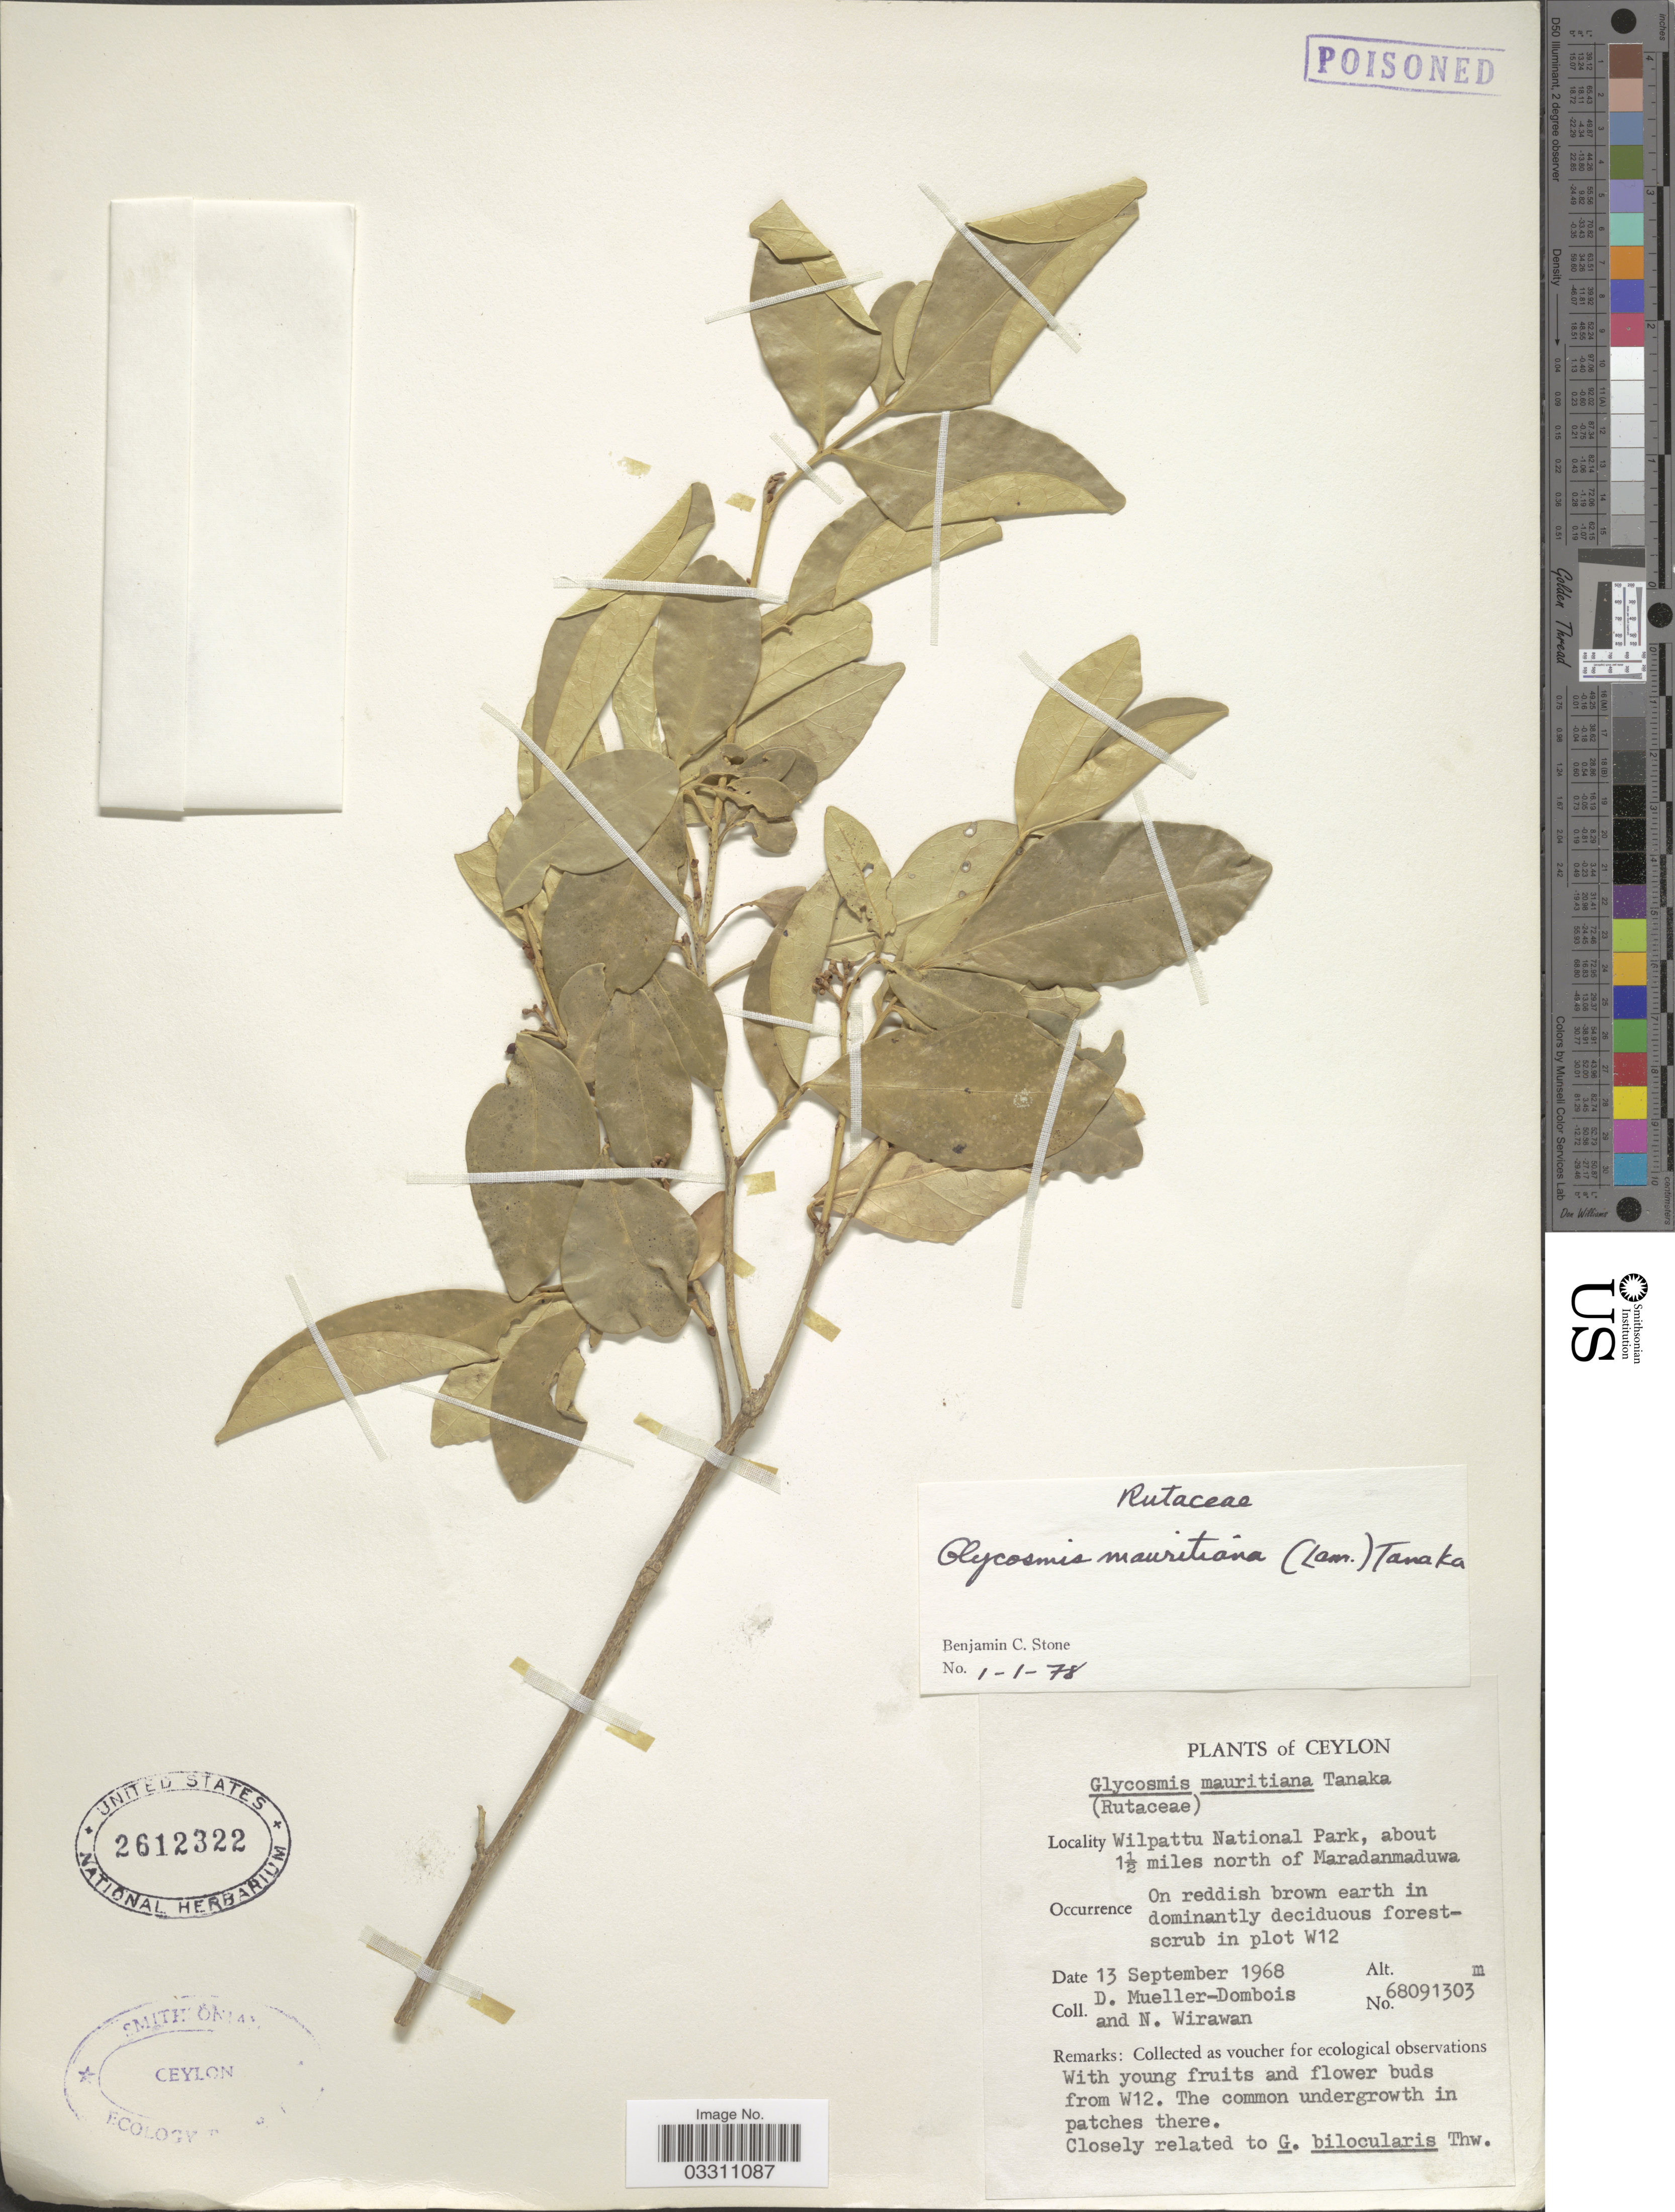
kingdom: Plantae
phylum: Tracheophyta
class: Magnoliopsida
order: Sapindales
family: Rutaceae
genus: Glycosmis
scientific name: Glycosmis mauritiana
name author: (Lamkey) Tanaka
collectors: D. Mueller-Dombois & N. Wirawan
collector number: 68091303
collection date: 1968-09-13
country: Sri Lanka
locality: Ceylon, Wilpattu National Park, about 1½ miles north of Maradanmaduwa, in plot W12.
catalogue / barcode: US 2612322